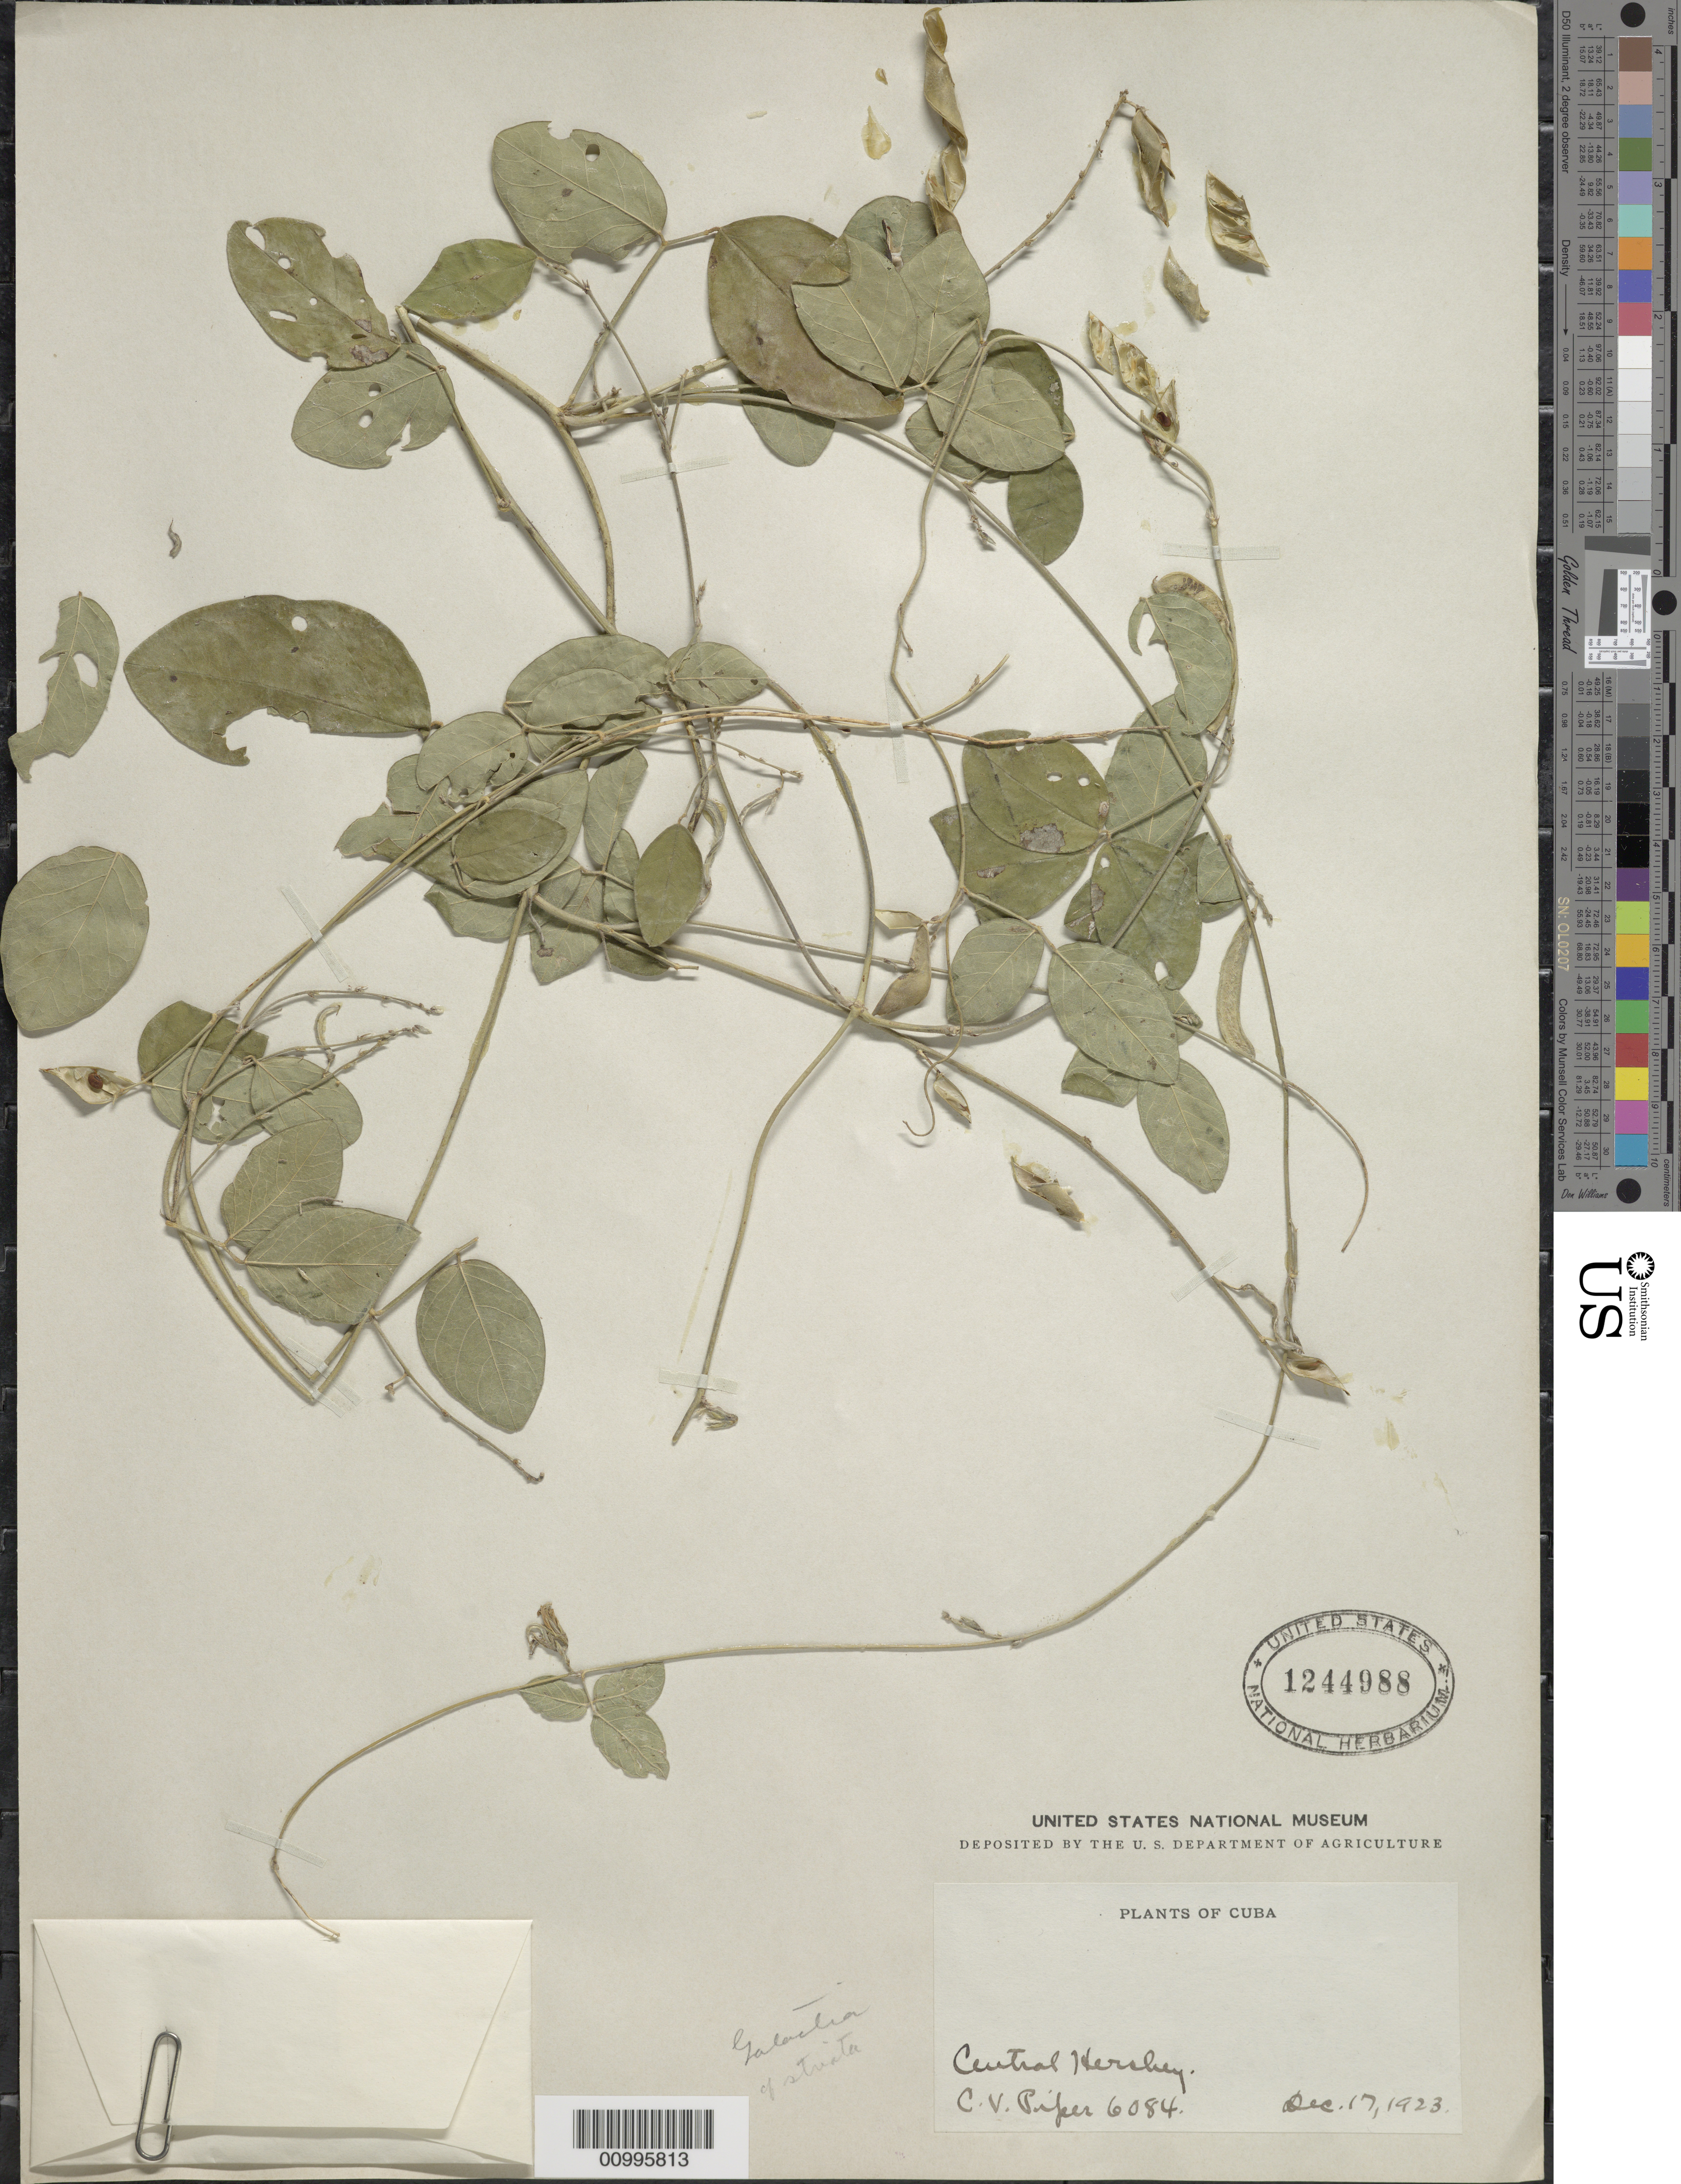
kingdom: Plantae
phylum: Tracheophyta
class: Magnoliopsida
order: Fabales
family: Fabaceae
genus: Galactia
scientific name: Galactia sp.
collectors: C. V. Piper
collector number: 6084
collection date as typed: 17 Dec 1923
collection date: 1923-12-17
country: Cuba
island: Cuba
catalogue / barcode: US 1244988